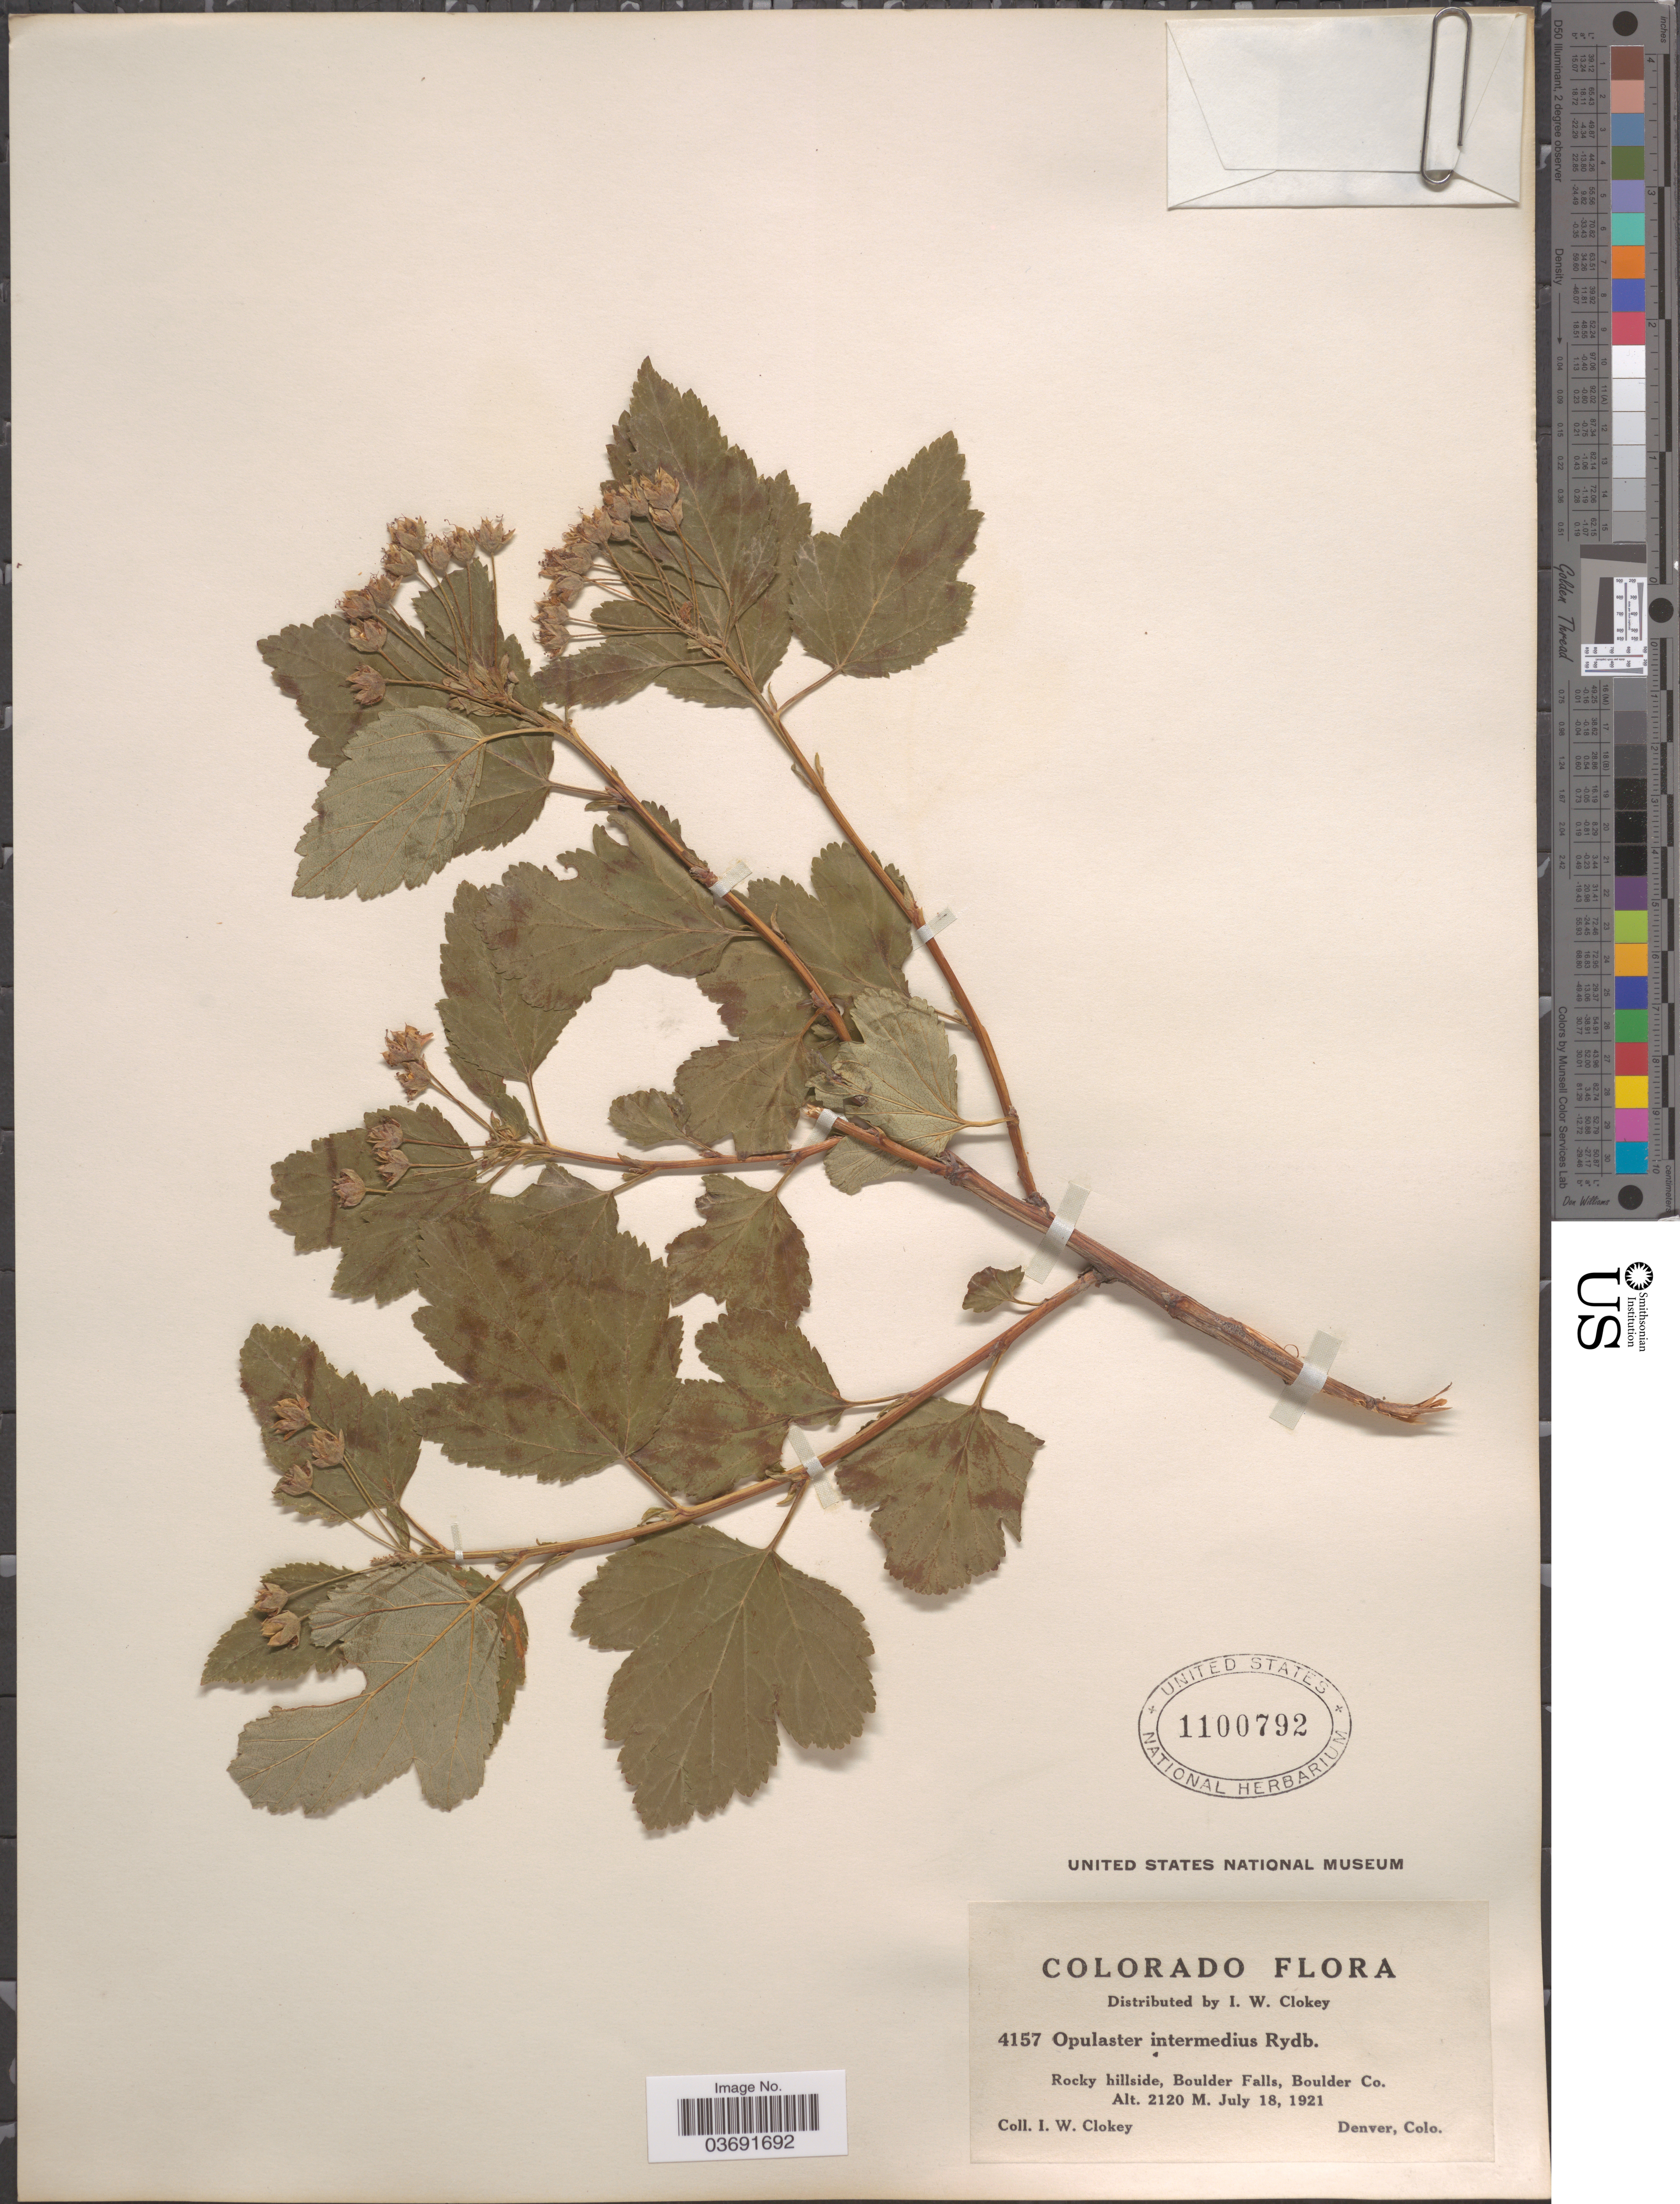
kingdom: Plantae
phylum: Tracheophyta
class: Magnoliopsida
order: Rosales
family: Rosaceae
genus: Physocarpus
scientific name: Physocarpus intermedius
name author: (Rydb.) C.K. Schneid.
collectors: I. W. Clokey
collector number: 4157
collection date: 1921-07-18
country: United States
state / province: Colorado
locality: Rocky hillside, Boulder Falls, Boulder Co.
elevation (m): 2120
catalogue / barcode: US 1100792